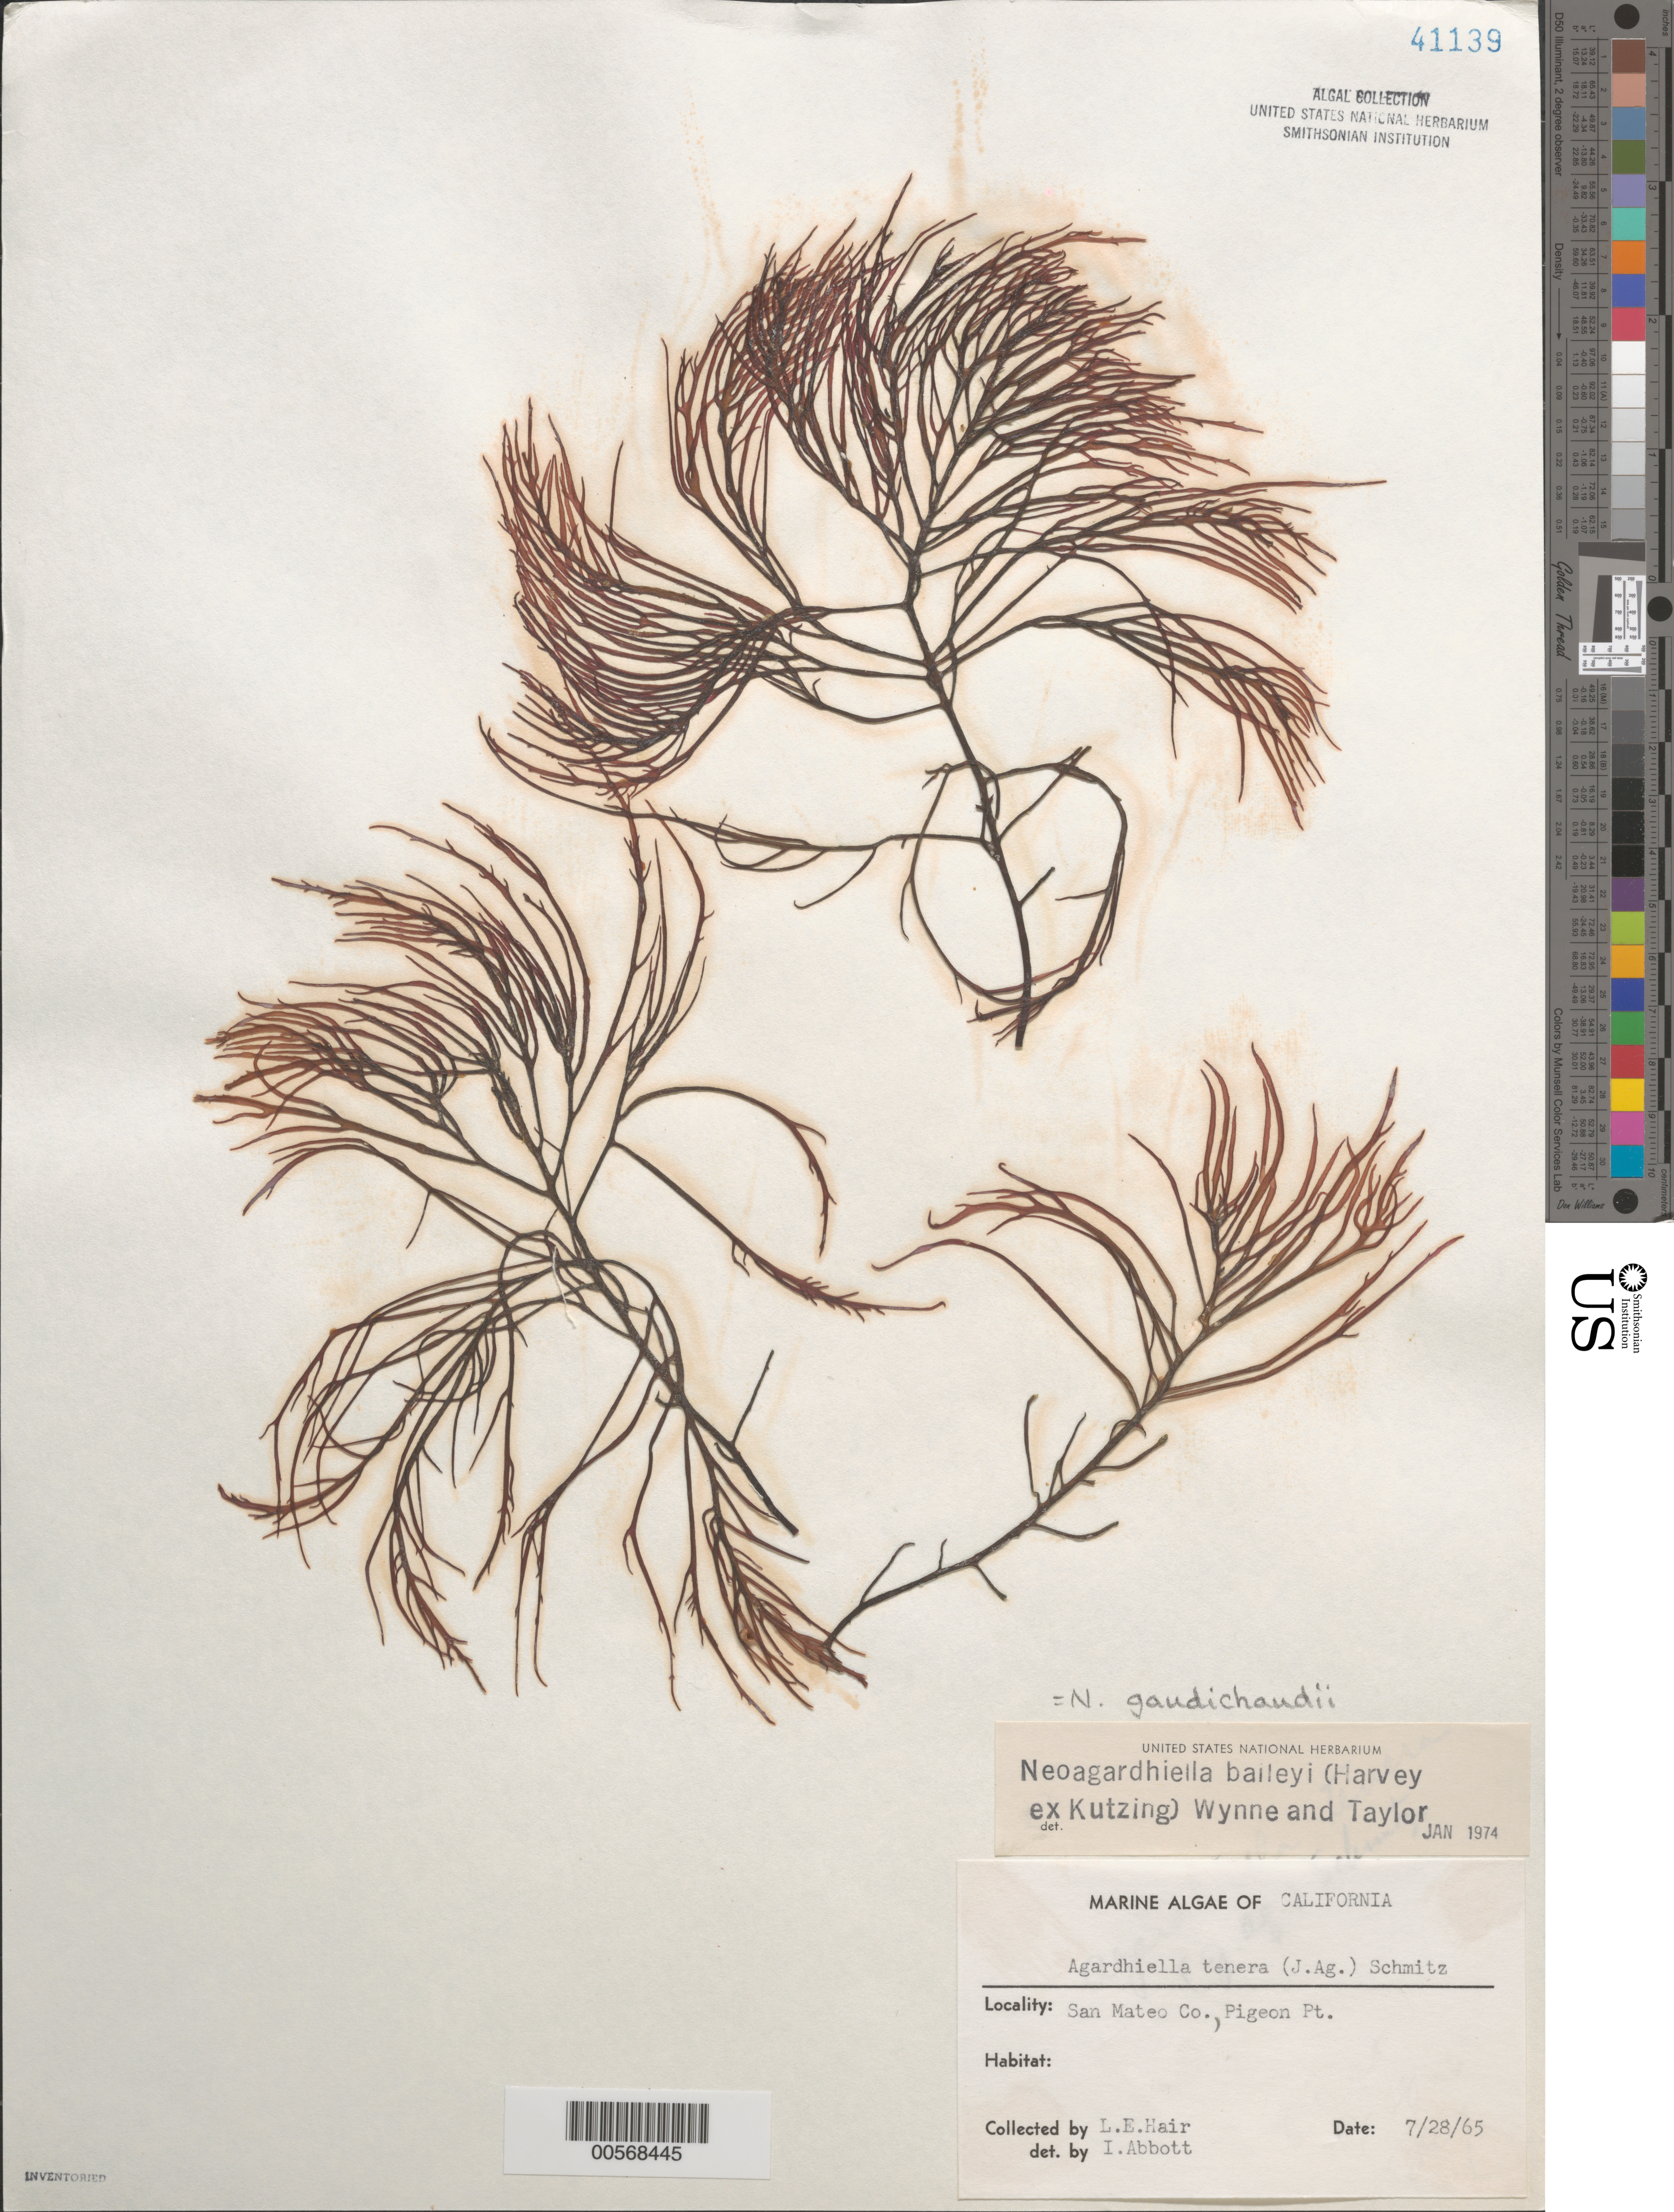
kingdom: Plantae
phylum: Rhodophyta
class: Florideophyceae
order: Gigartinales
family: Solieriaceae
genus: Sarcodiotheca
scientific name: Sarcodiotheca gaudichaudii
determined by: Algae name updating Project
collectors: L. Hair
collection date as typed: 28 Jul 1965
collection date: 1965-07-28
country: United States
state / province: California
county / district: San Mateo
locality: Pigeon Point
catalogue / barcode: US 41139